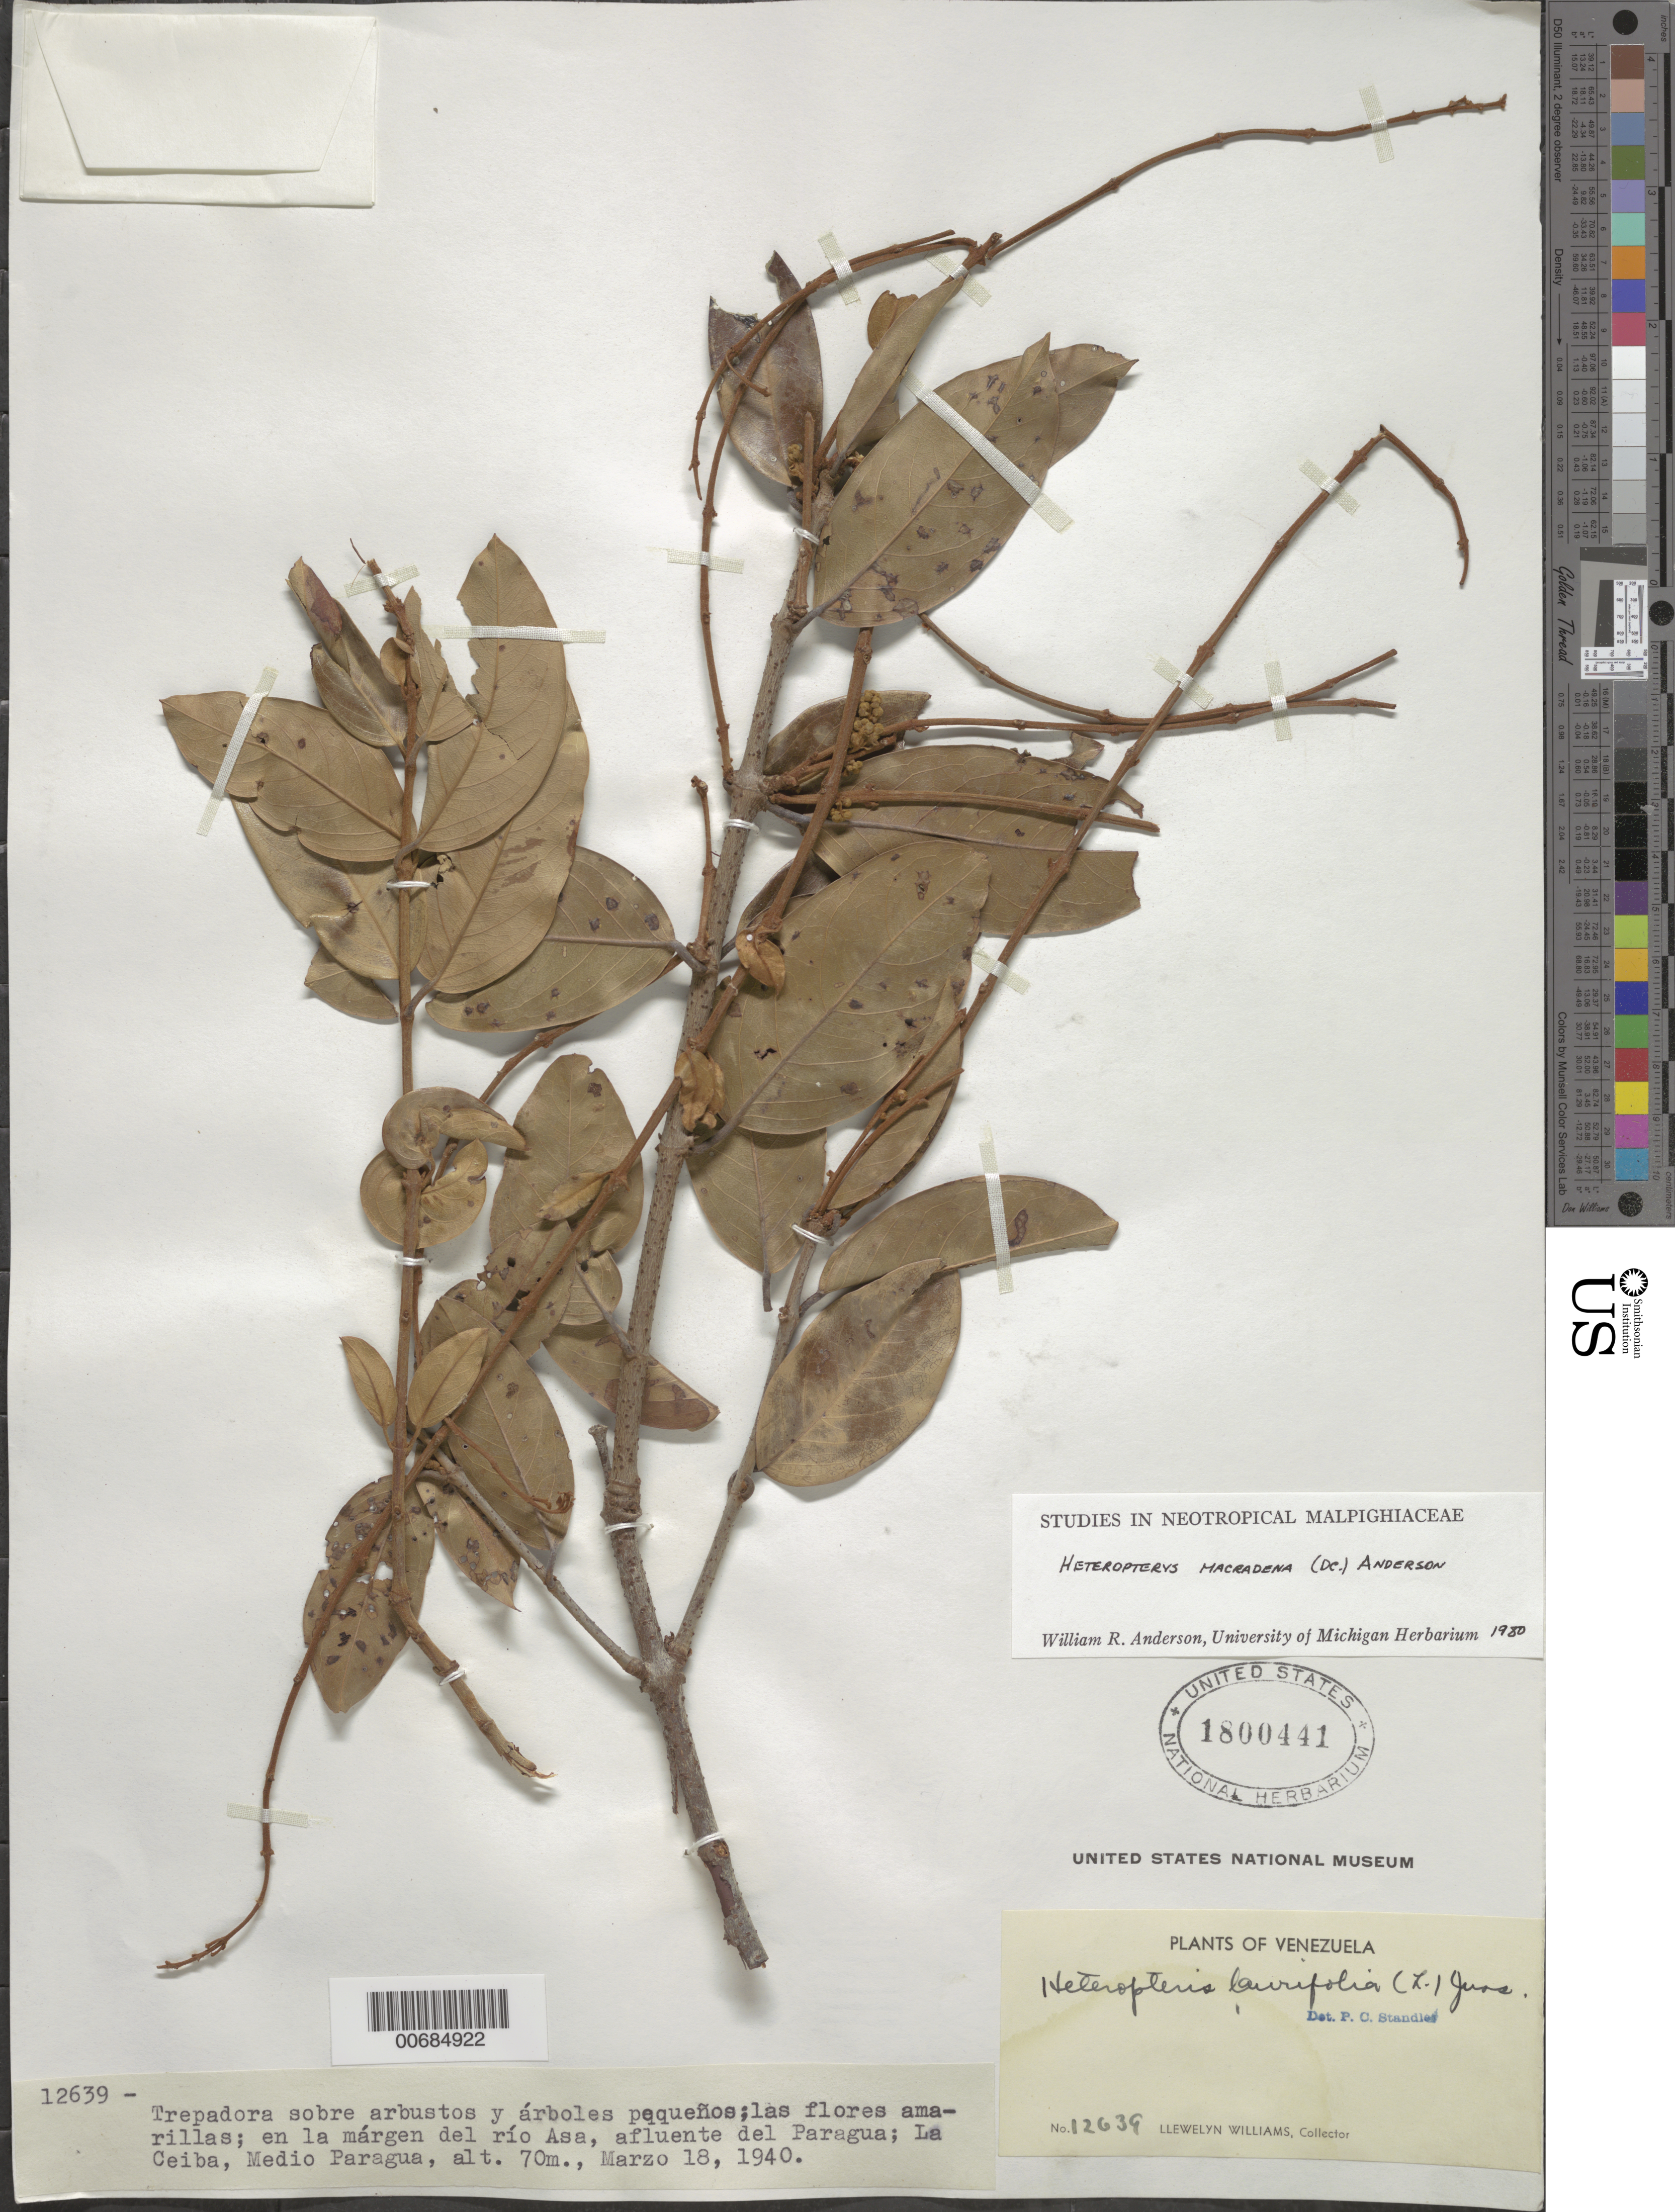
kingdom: Plantae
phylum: Tracheophyta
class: Magnoliopsida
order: Malpighiales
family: Malpighiaceae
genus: Heteropterys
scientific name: Heteropterys macradena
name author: (DC.) W.R. Anderson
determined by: Anderson, W. R., (MICH), University of Michigan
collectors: Ll. Williams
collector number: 12639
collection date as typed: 18-Mar-40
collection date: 1940-03-18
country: Venezuela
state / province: Bolívar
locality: La Ceiba, Medio Paragua; Río Asa, afl. del Paragua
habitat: Edge of river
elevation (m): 70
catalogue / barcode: US 1800441